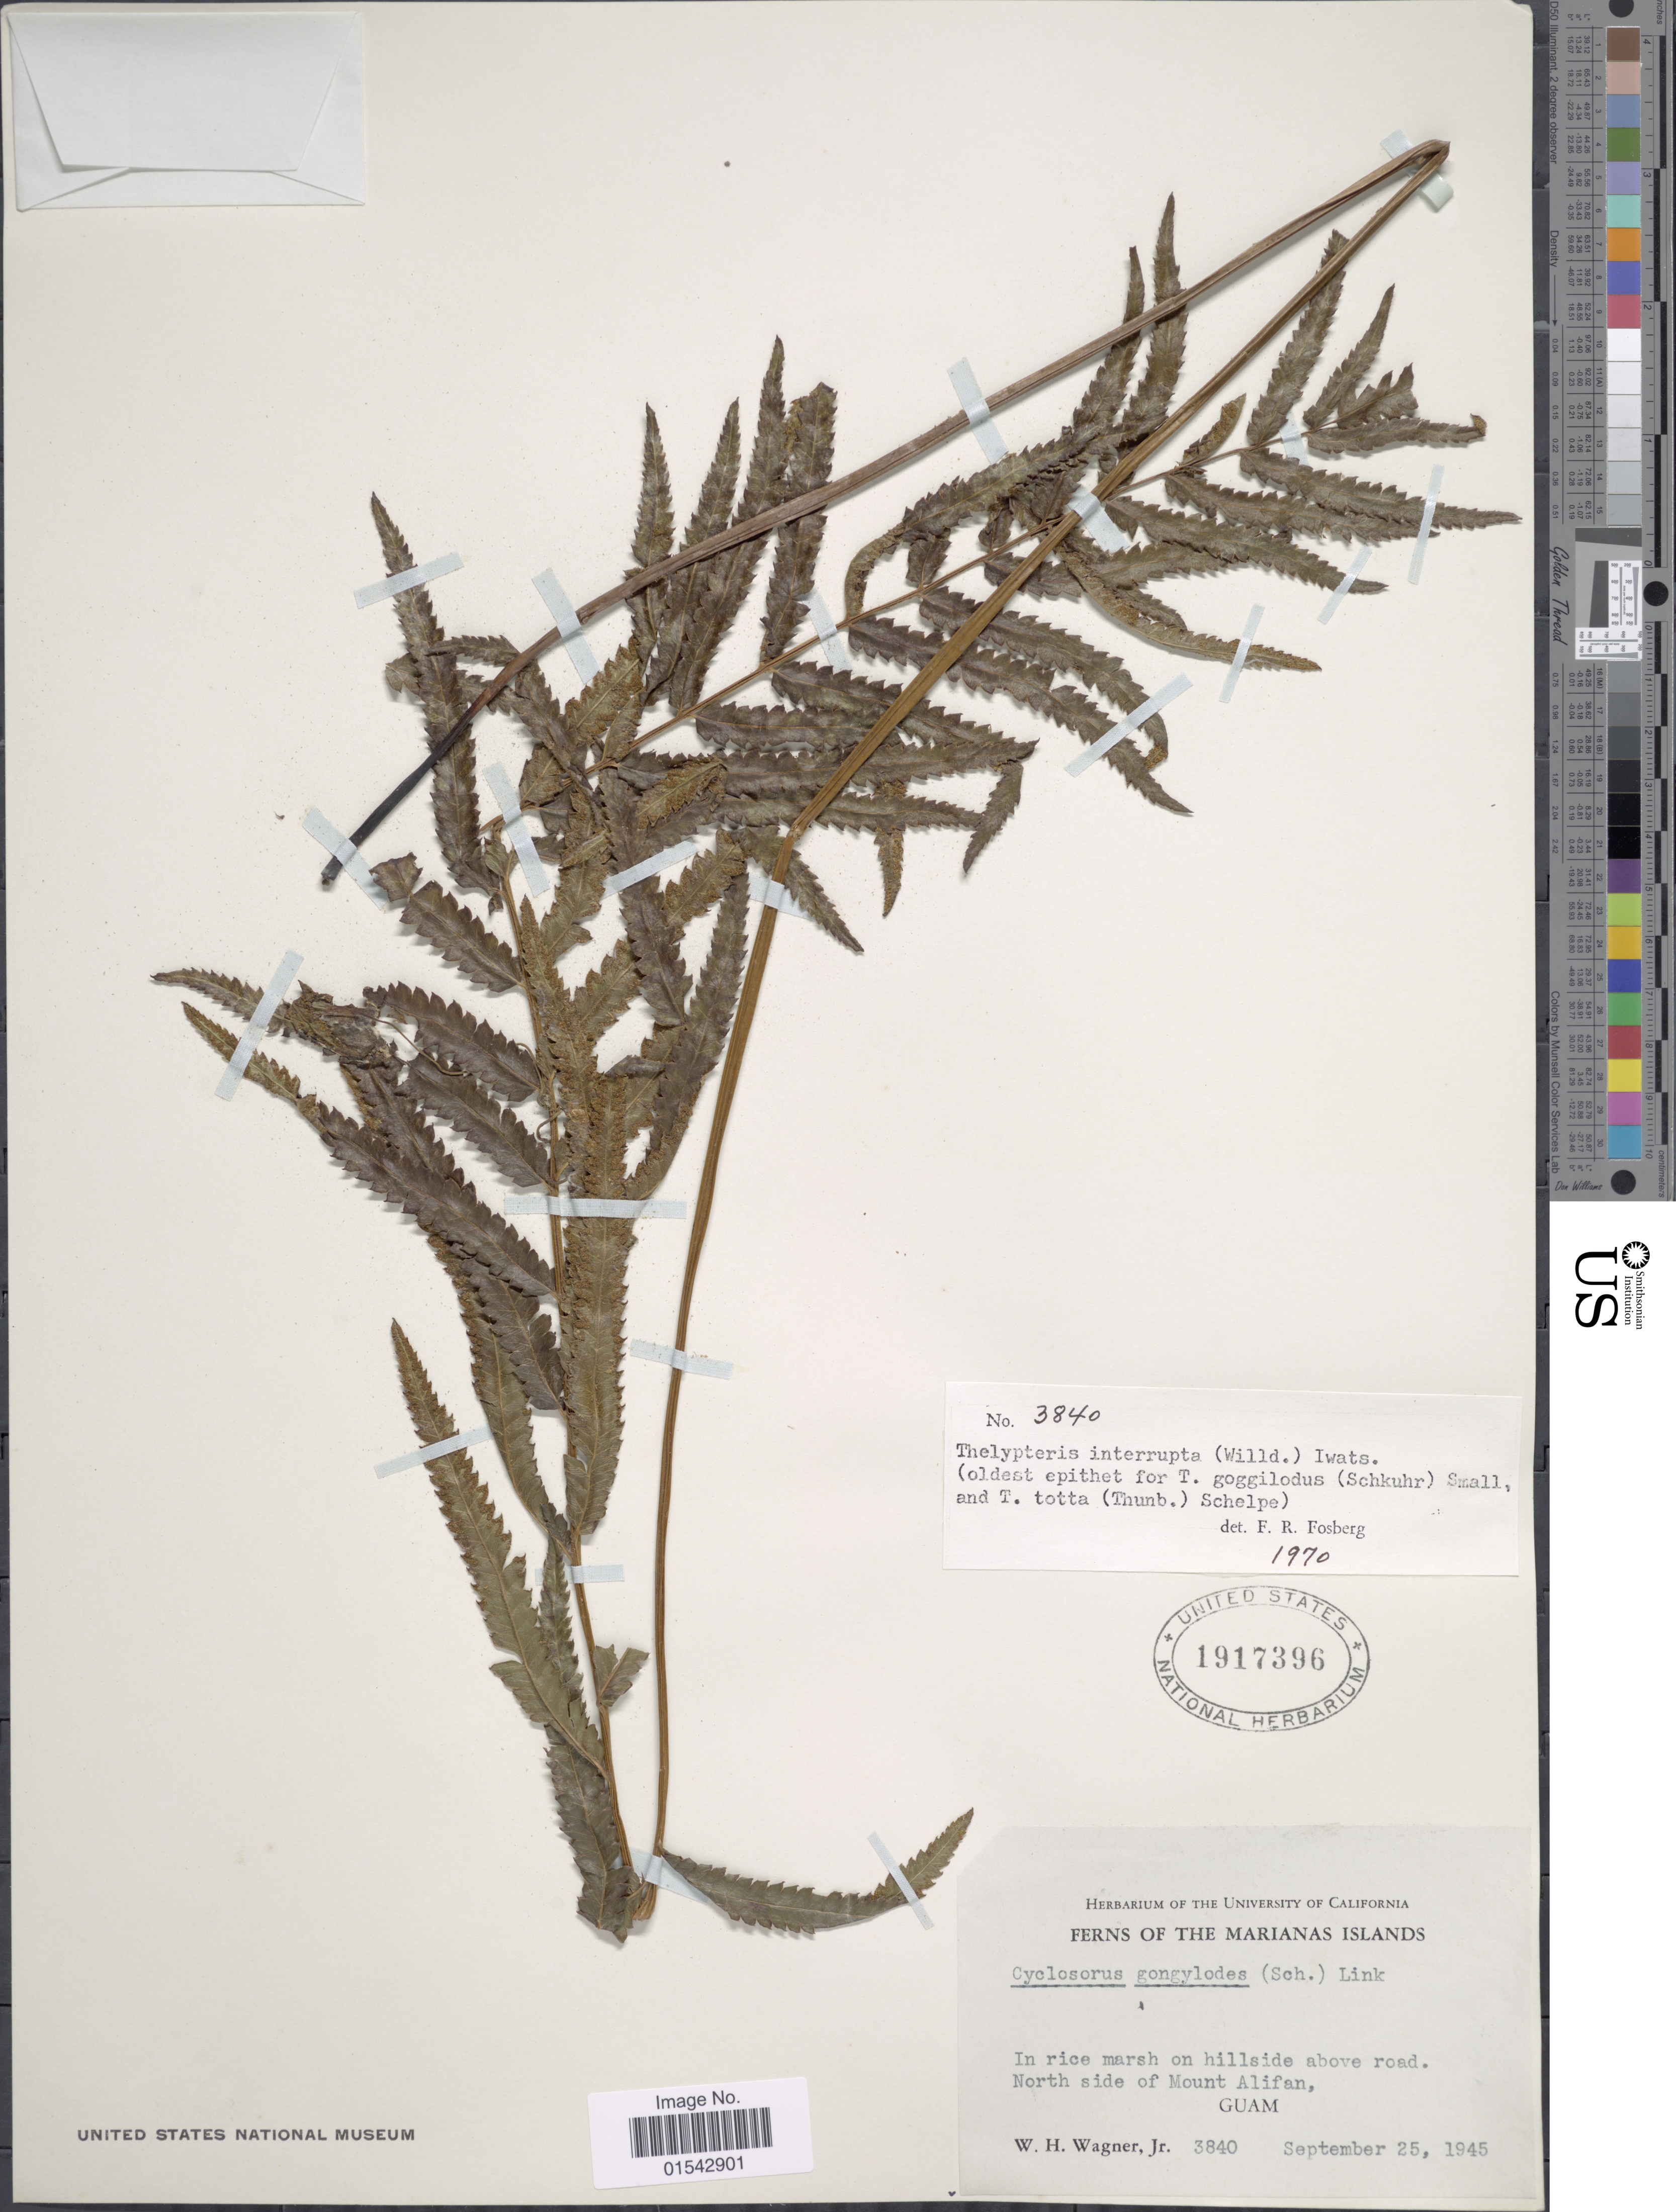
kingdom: Plantae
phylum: Tracheophyta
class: Polypodiopsida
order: Polypodiales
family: Thelypteridaceae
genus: Cyclosorus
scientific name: Cyclosorus interruptus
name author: (Willd.) H. Itô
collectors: W. H. Wagner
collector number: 3840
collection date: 1945-09-25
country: Guam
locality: Mariana Islands, North side of Mount Alifan, Guam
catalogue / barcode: US 1917396